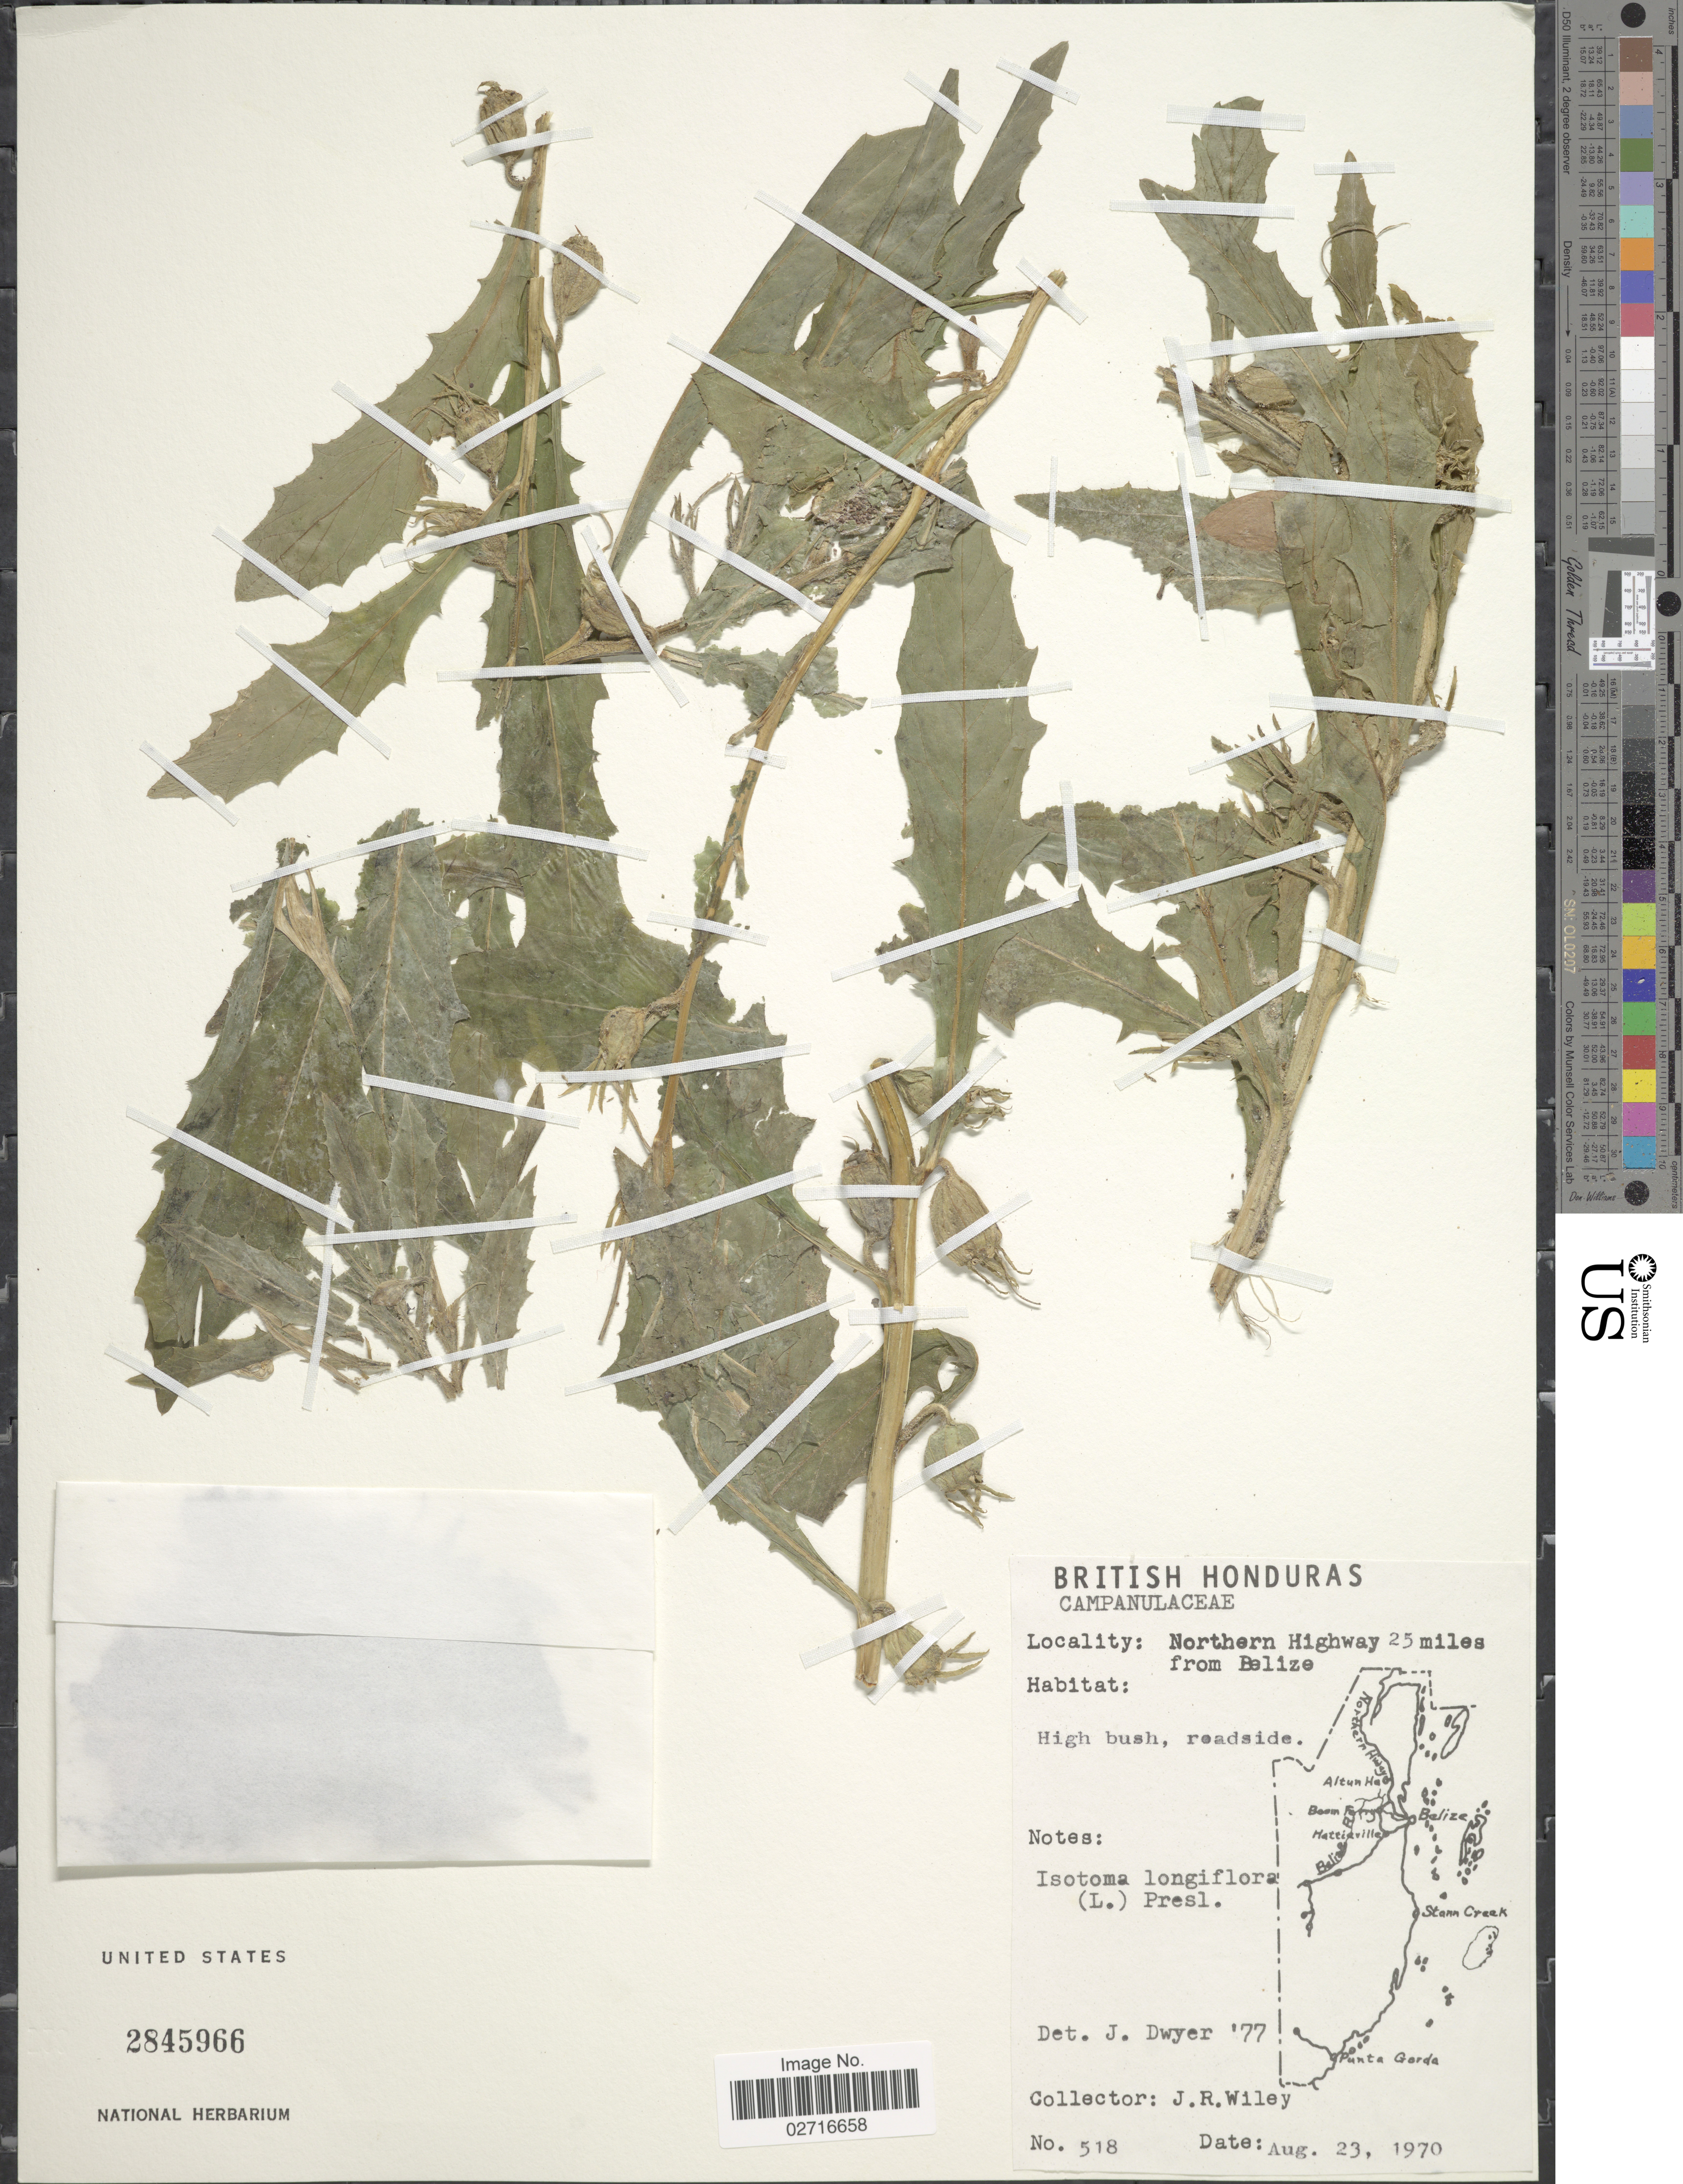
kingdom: Plantae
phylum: Tracheophyta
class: Magnoliopsida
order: Asterales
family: Campanulaceae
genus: Hippobroma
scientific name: Hippobroma longiflora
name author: (L.) G. Don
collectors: J. Wiley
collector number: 518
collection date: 1970-08-23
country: Belize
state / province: Belize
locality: British Honduras, Northern Highway 25 miles from Belize, roadside.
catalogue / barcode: US 2845966